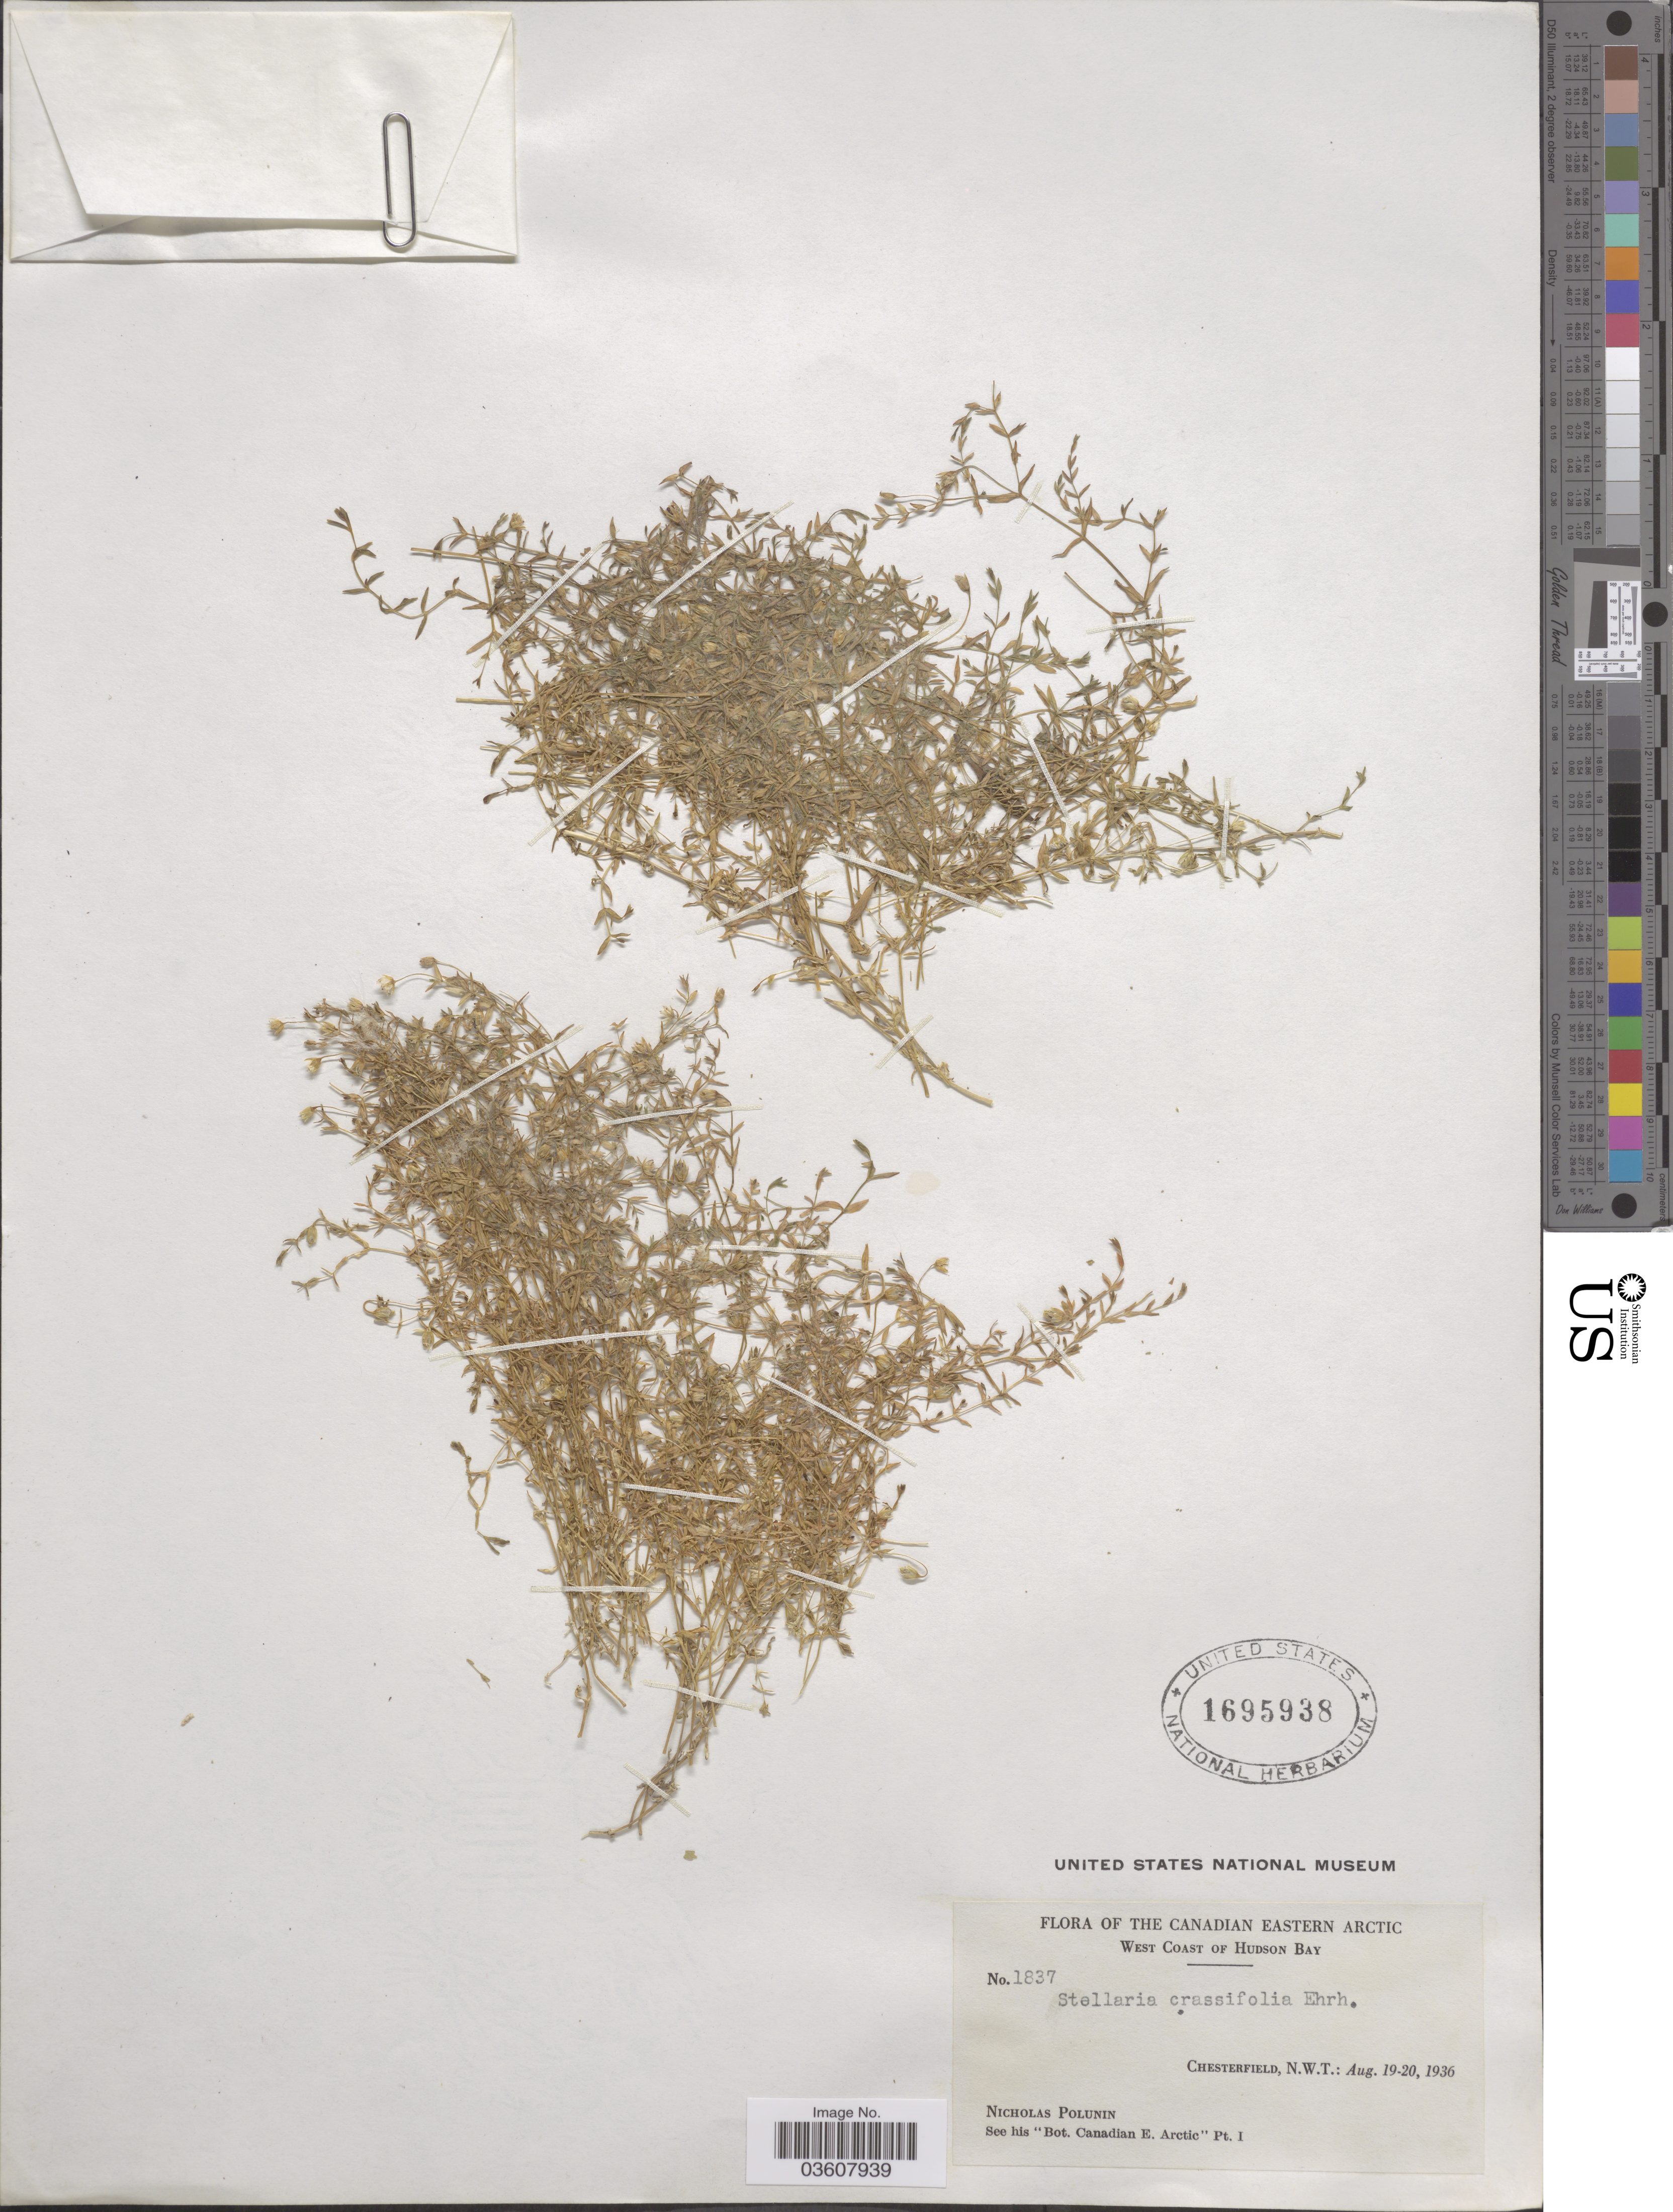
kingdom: Plantae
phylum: Tracheophyta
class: Magnoliopsida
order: Caryophyllales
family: Caryophyllaceae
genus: Stellaria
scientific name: Stellaria crassifolia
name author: Ehrh.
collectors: N. V. Polunin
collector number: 1837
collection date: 1936-08-19/1936-08-20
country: Canada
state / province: Northwest Territories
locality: The Canadian Eastern Arctic, West coast of Hudson Bay, Chesterfield.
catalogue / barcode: US 1695938